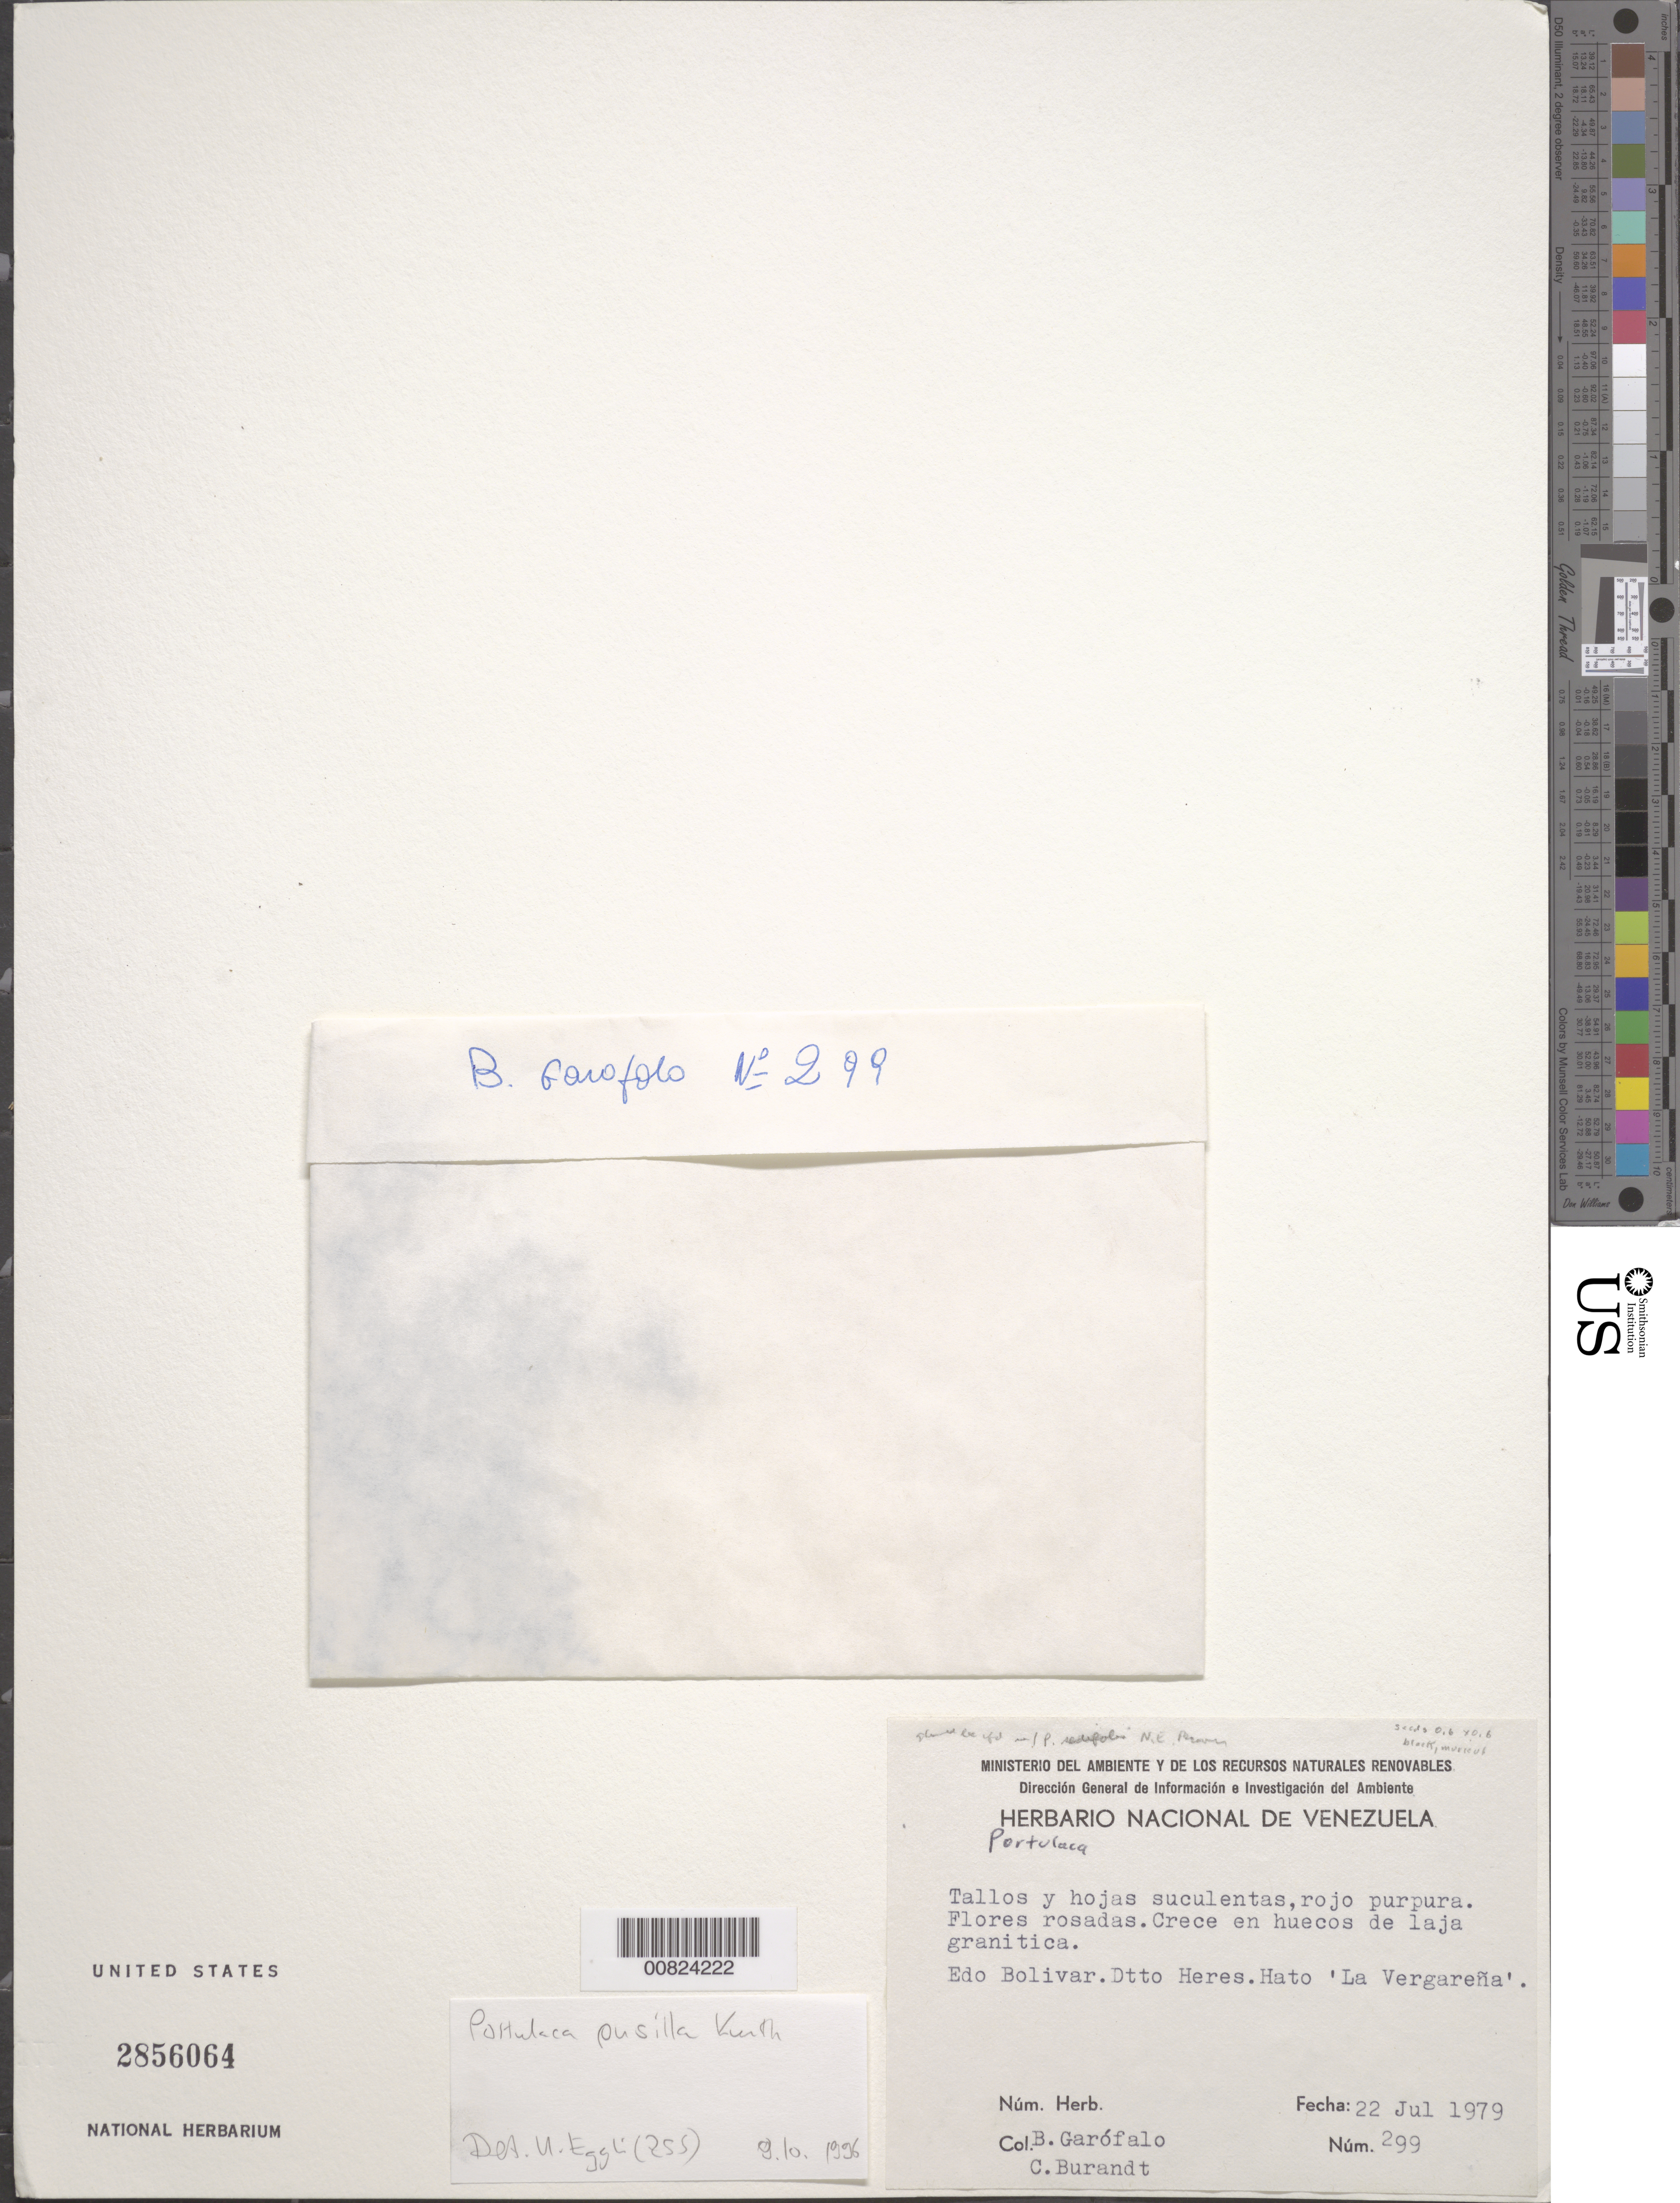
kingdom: Plantae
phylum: Tracheophyta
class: Magnoliopsida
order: Caryophyllales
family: Portulacaceae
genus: Portulaca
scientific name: Portulaca pusilla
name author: Kunth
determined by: Eggli, U.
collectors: B. Garofalo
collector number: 299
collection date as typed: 22-Jul-79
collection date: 1979-07-22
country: Venezuela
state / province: Bolívar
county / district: Heres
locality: Hato 'La Vergareña'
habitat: Crece en huecos de laja granítica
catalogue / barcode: US 2856064